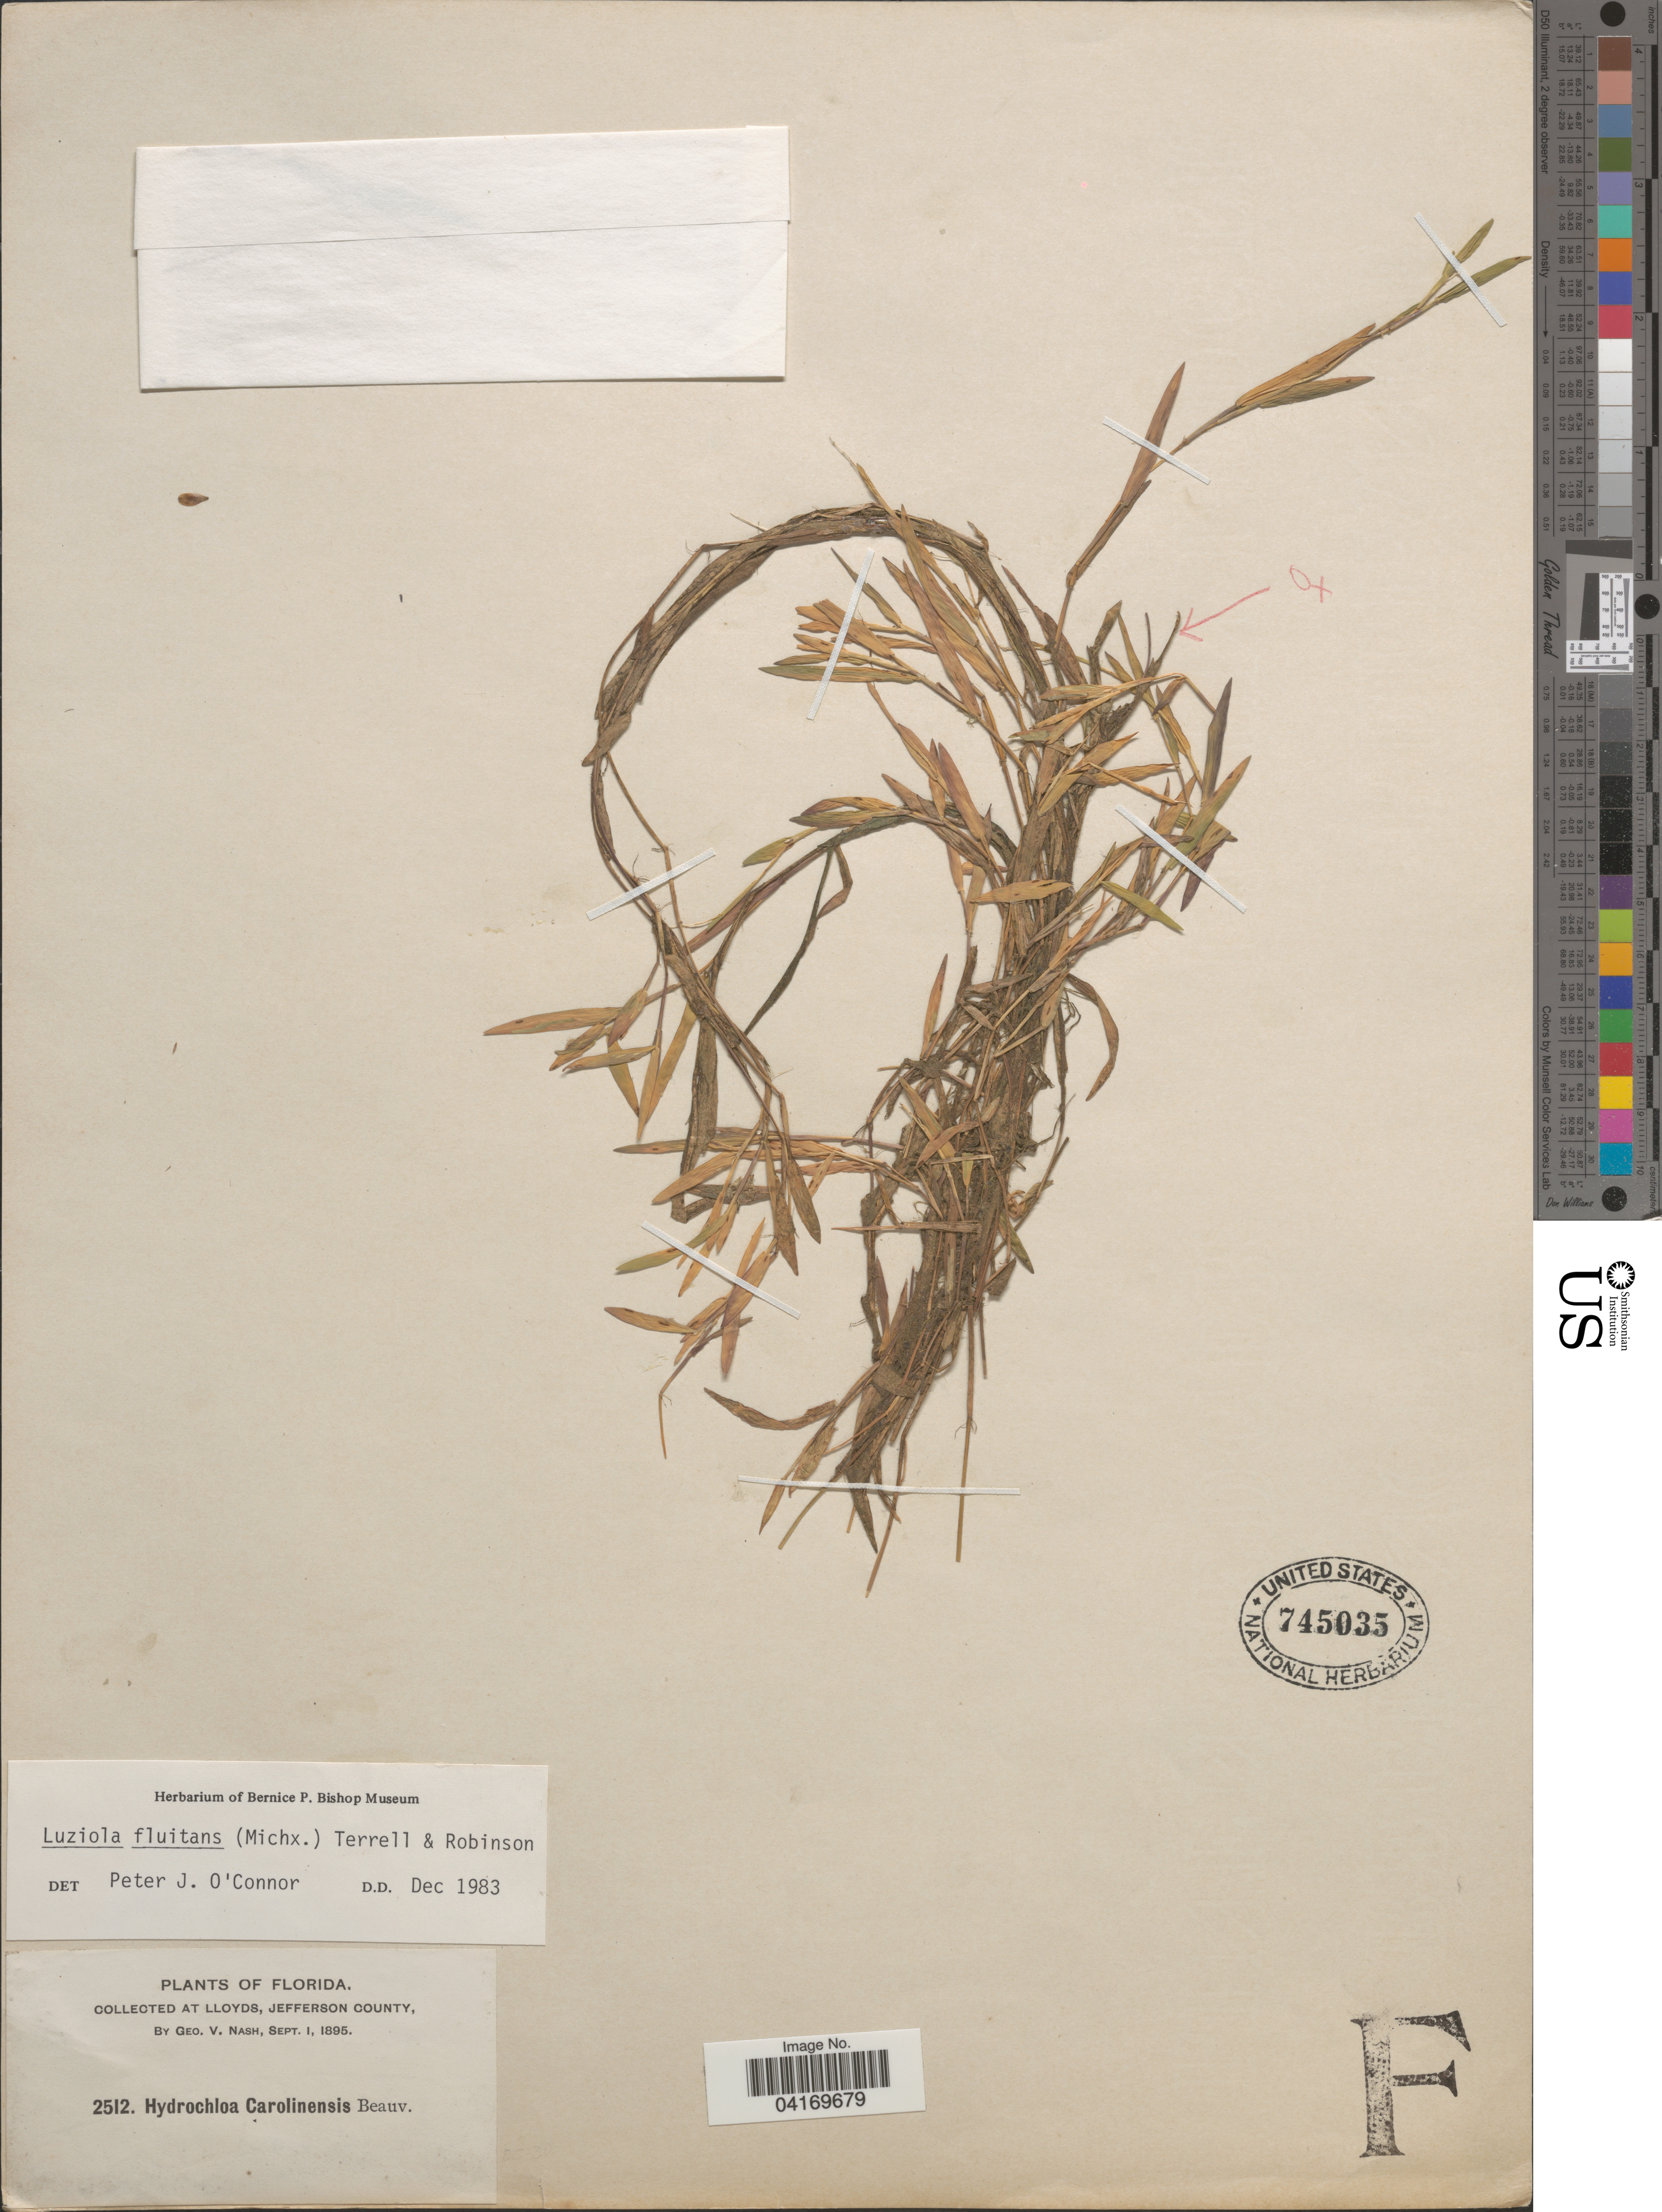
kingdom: Plantae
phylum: Tracheophyta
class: Liliopsida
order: Poales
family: Poaceae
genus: Luziola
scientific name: Luziola fluitans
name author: (Michx.) Terrell & H. Rob.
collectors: G. V. Nash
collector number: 2512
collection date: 1895-09-01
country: United States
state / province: Florida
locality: At Lloyds, Jefferson County.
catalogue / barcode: US 745035